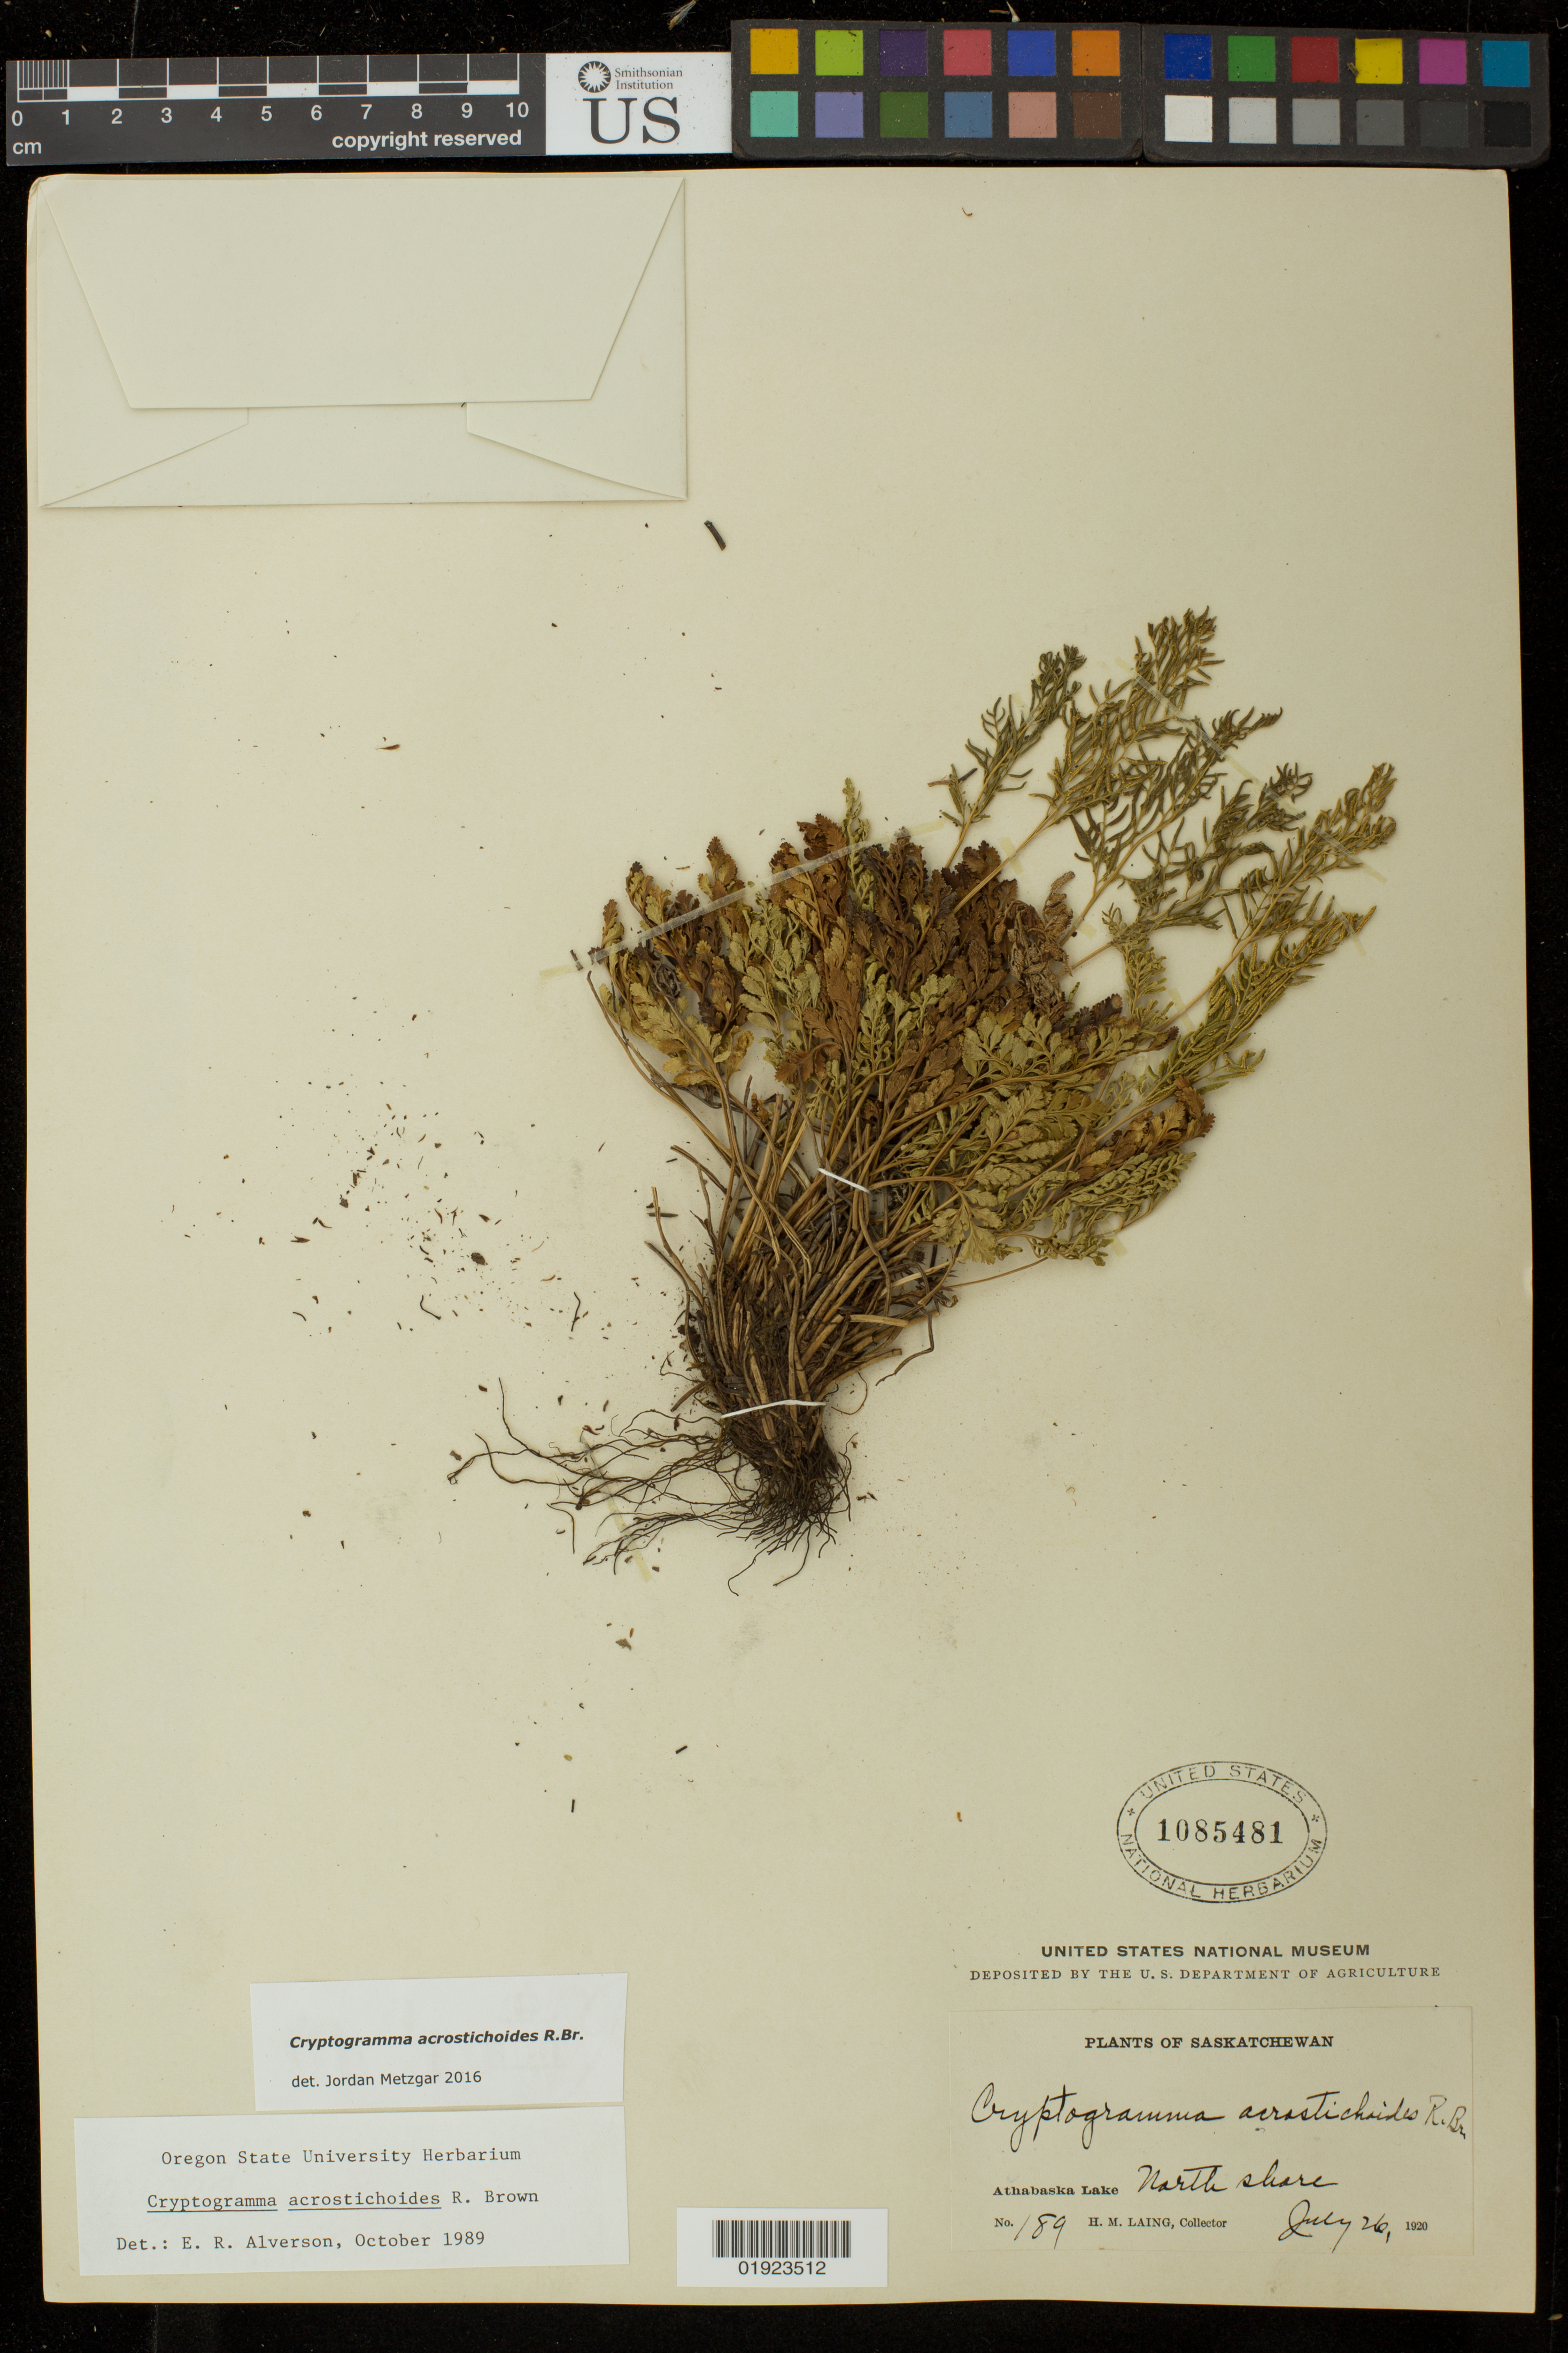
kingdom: Plantae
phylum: Tracheophyta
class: Polypodiopsida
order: Polypodiales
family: Pteridaceae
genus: Cryptogramma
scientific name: Cryptogramma acrostichoides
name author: R. Br.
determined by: Metzgar, Jordan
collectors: H. Laing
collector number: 189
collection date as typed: July 26, 1920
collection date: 1920-07-26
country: Canada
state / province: Saskatchewan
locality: Athabaska Lake, north shore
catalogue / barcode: US 1085481